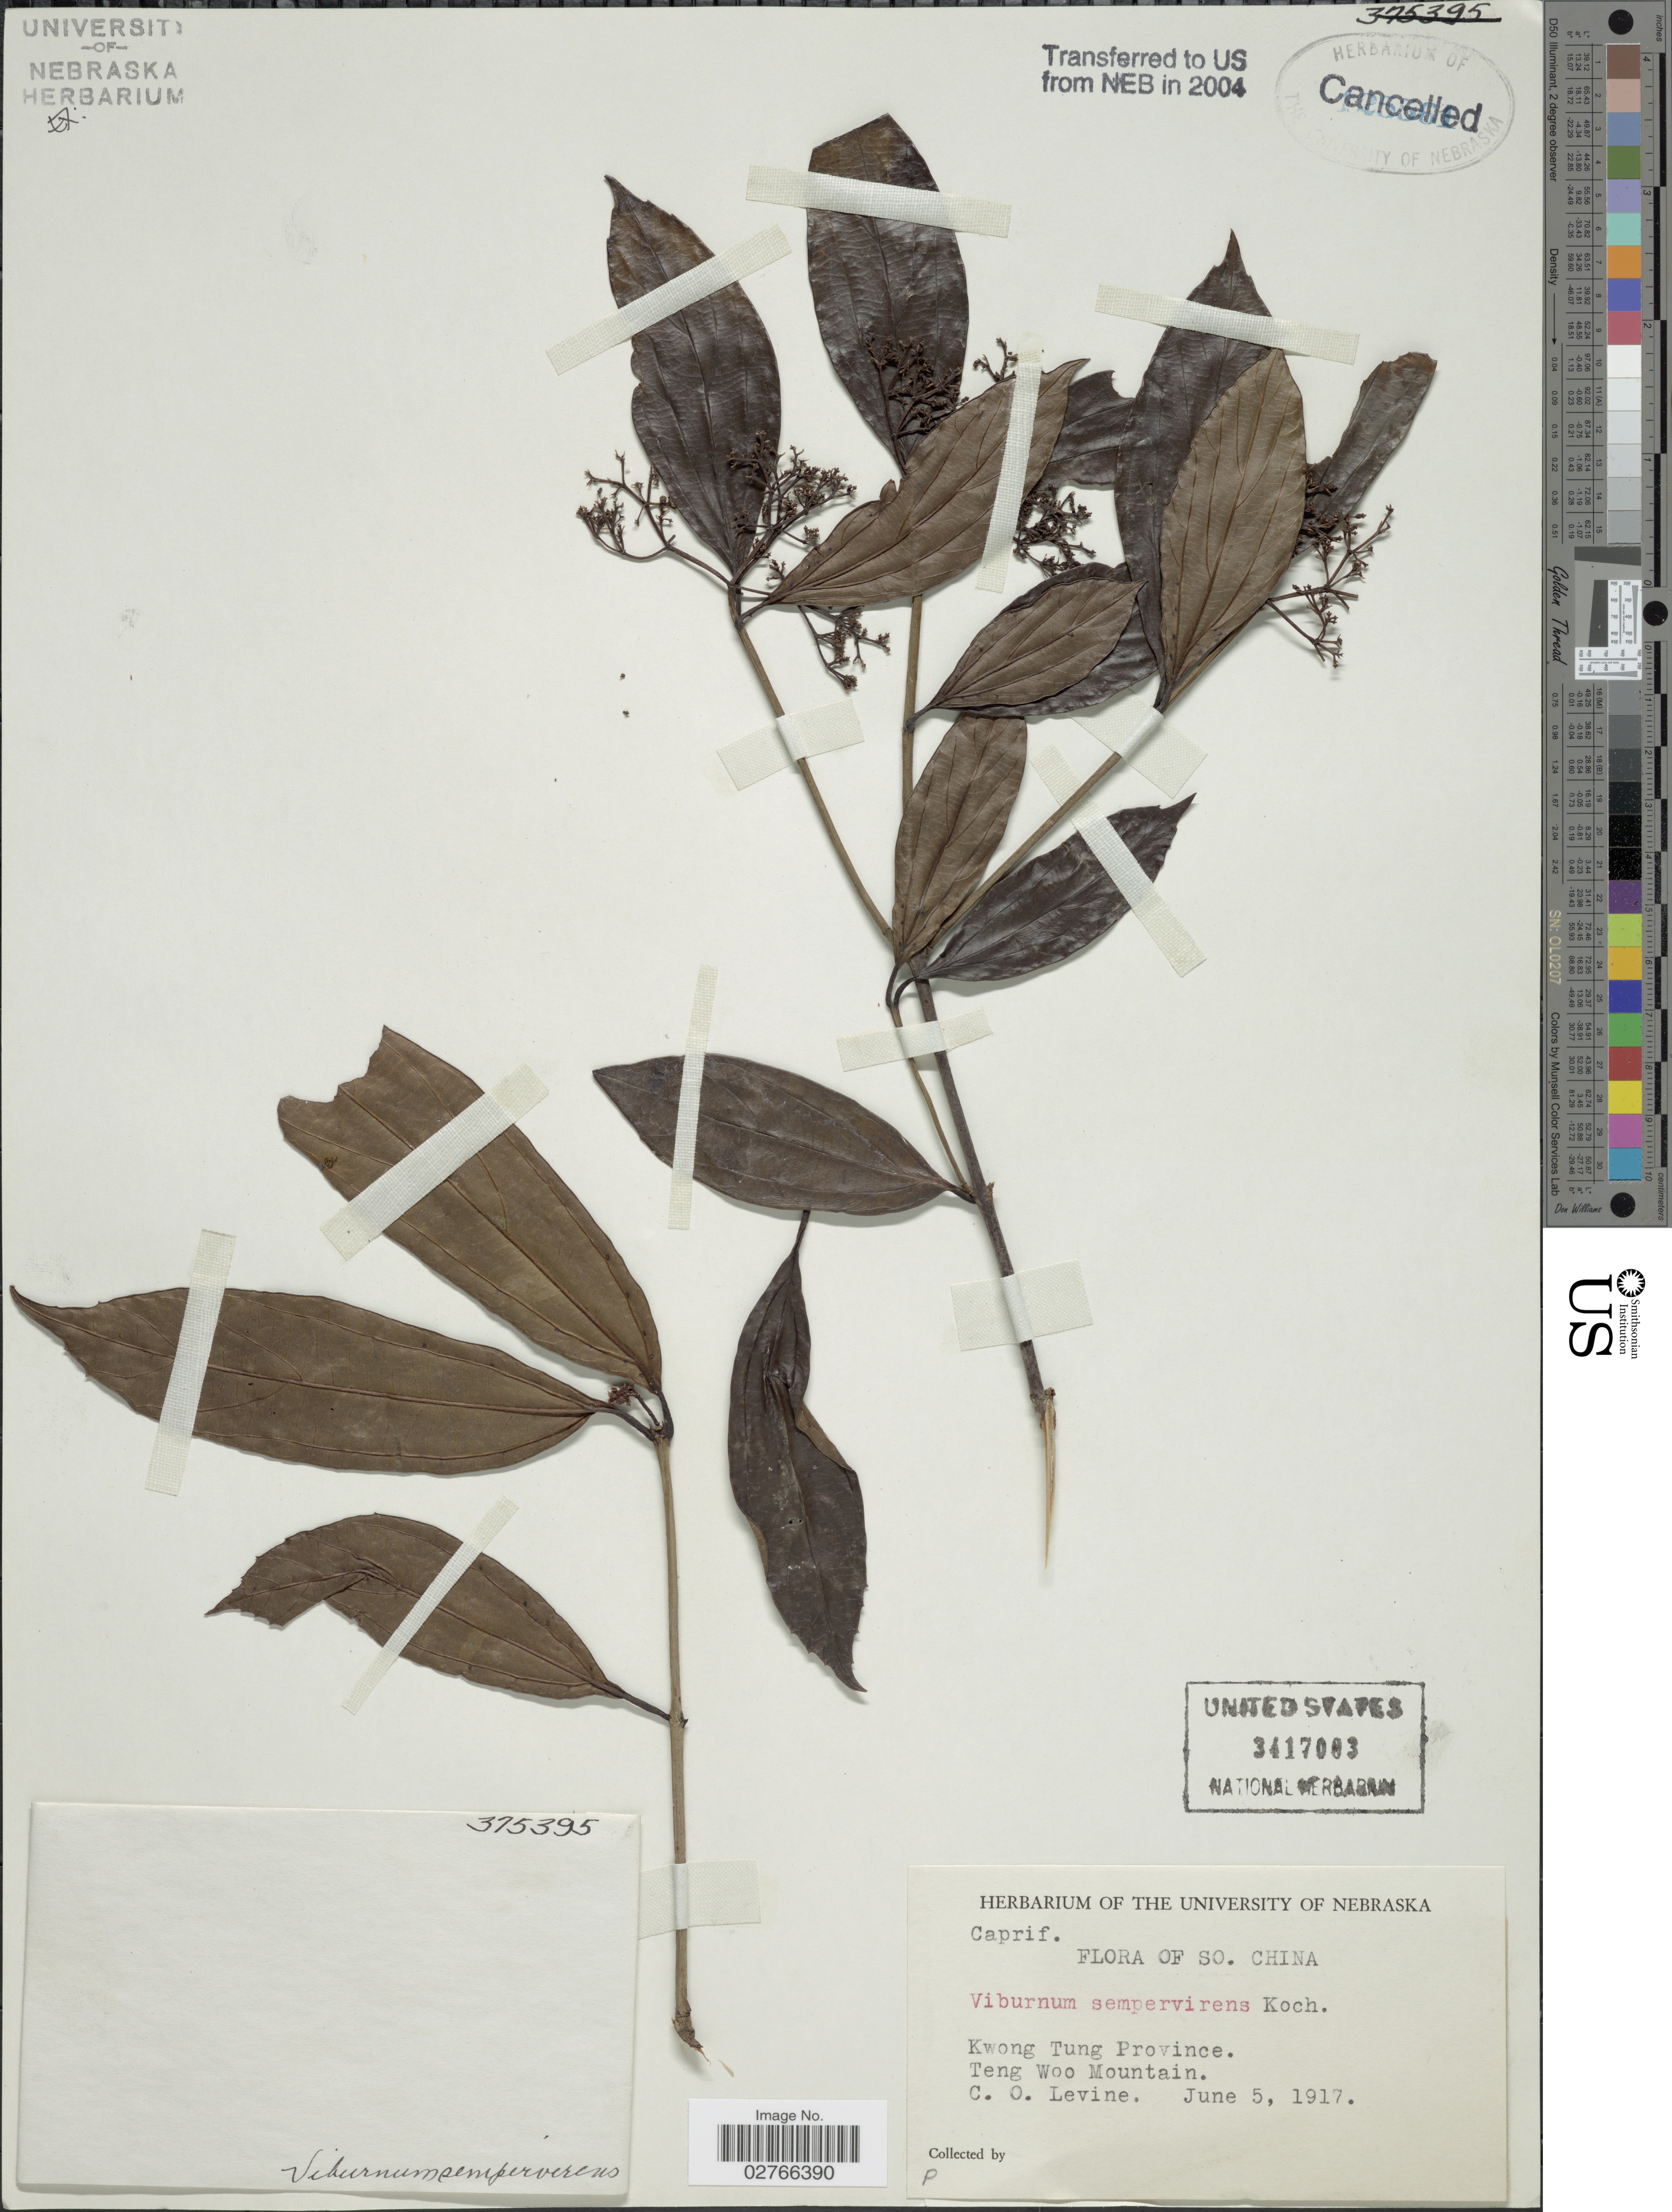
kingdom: Plantae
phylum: Tracheophyta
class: Magnoliopsida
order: Dipsacales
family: Viburnaceae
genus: Viburnum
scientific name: Viburnum sempervirens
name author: K. Koch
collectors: C. O. Levine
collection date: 1917-06-05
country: China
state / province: Guangdong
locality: Kwong Tung Province, Teng Woo Mountain, So. China.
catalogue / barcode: US 3417003